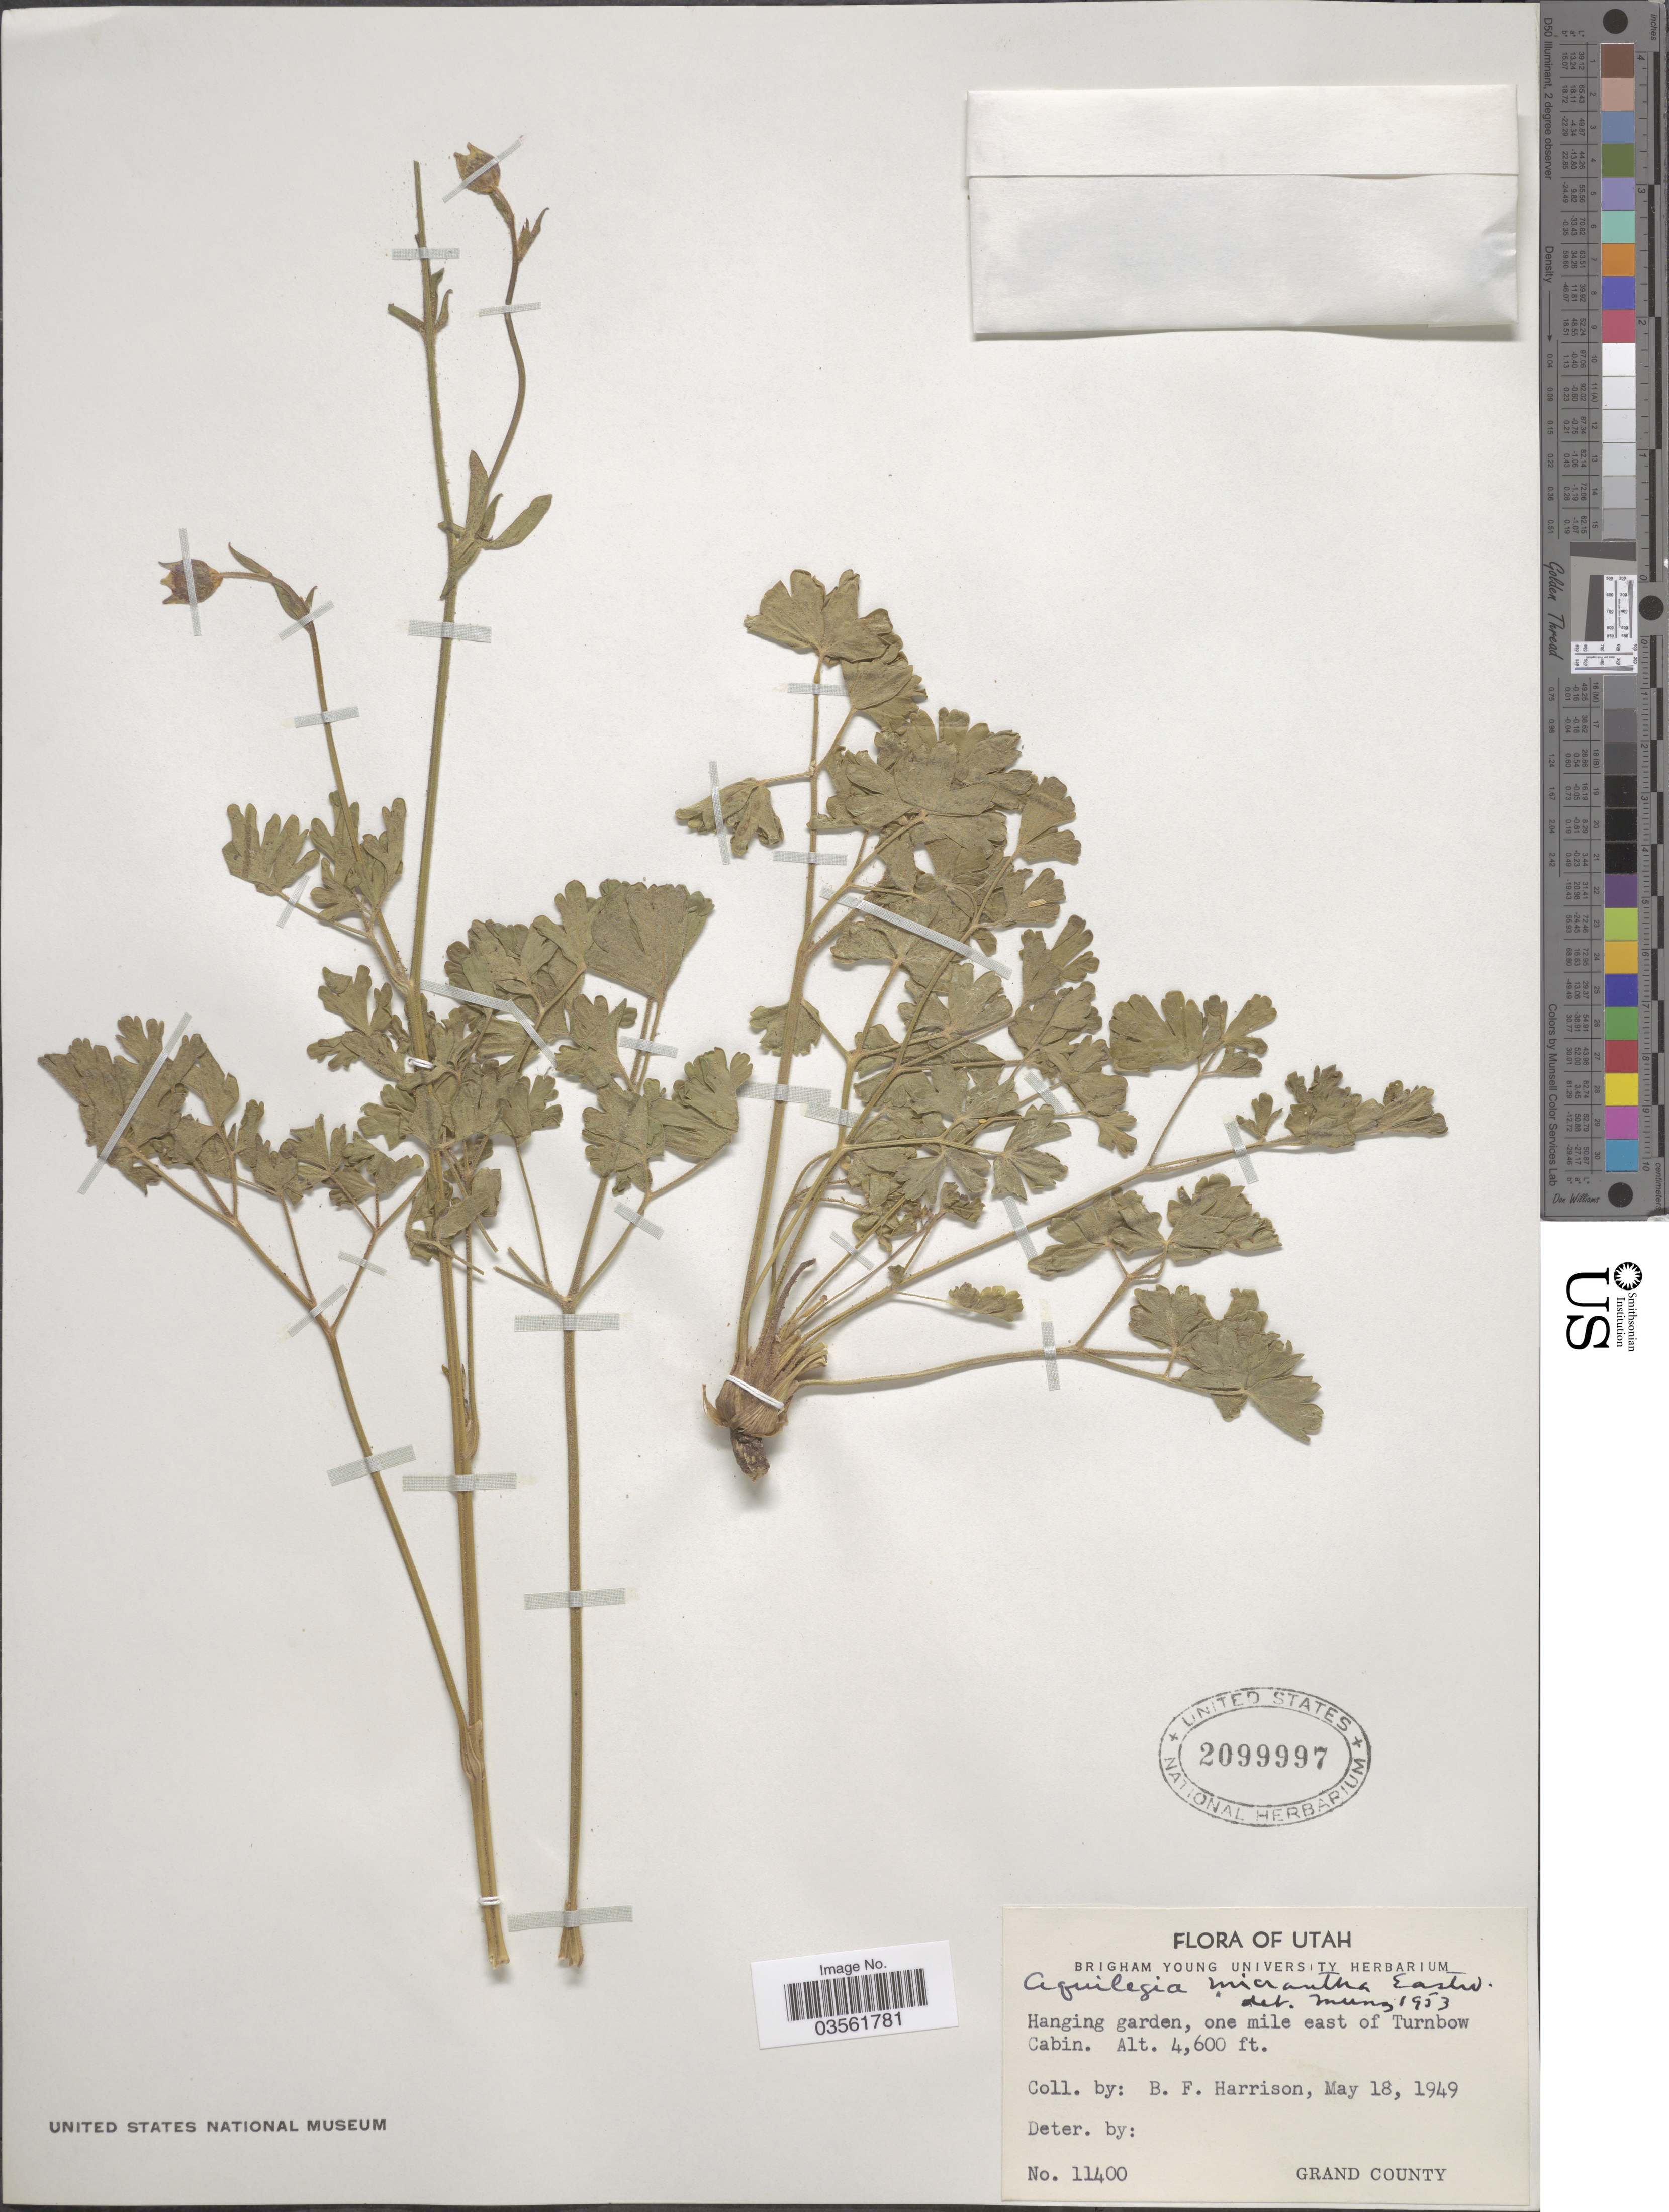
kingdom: Plantae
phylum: Tracheophyta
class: Magnoliopsida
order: Ranunculales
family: Ranunculaceae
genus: Aquilegia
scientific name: Aquilegia micrantha var. mancosana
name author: Eastw.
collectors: B. F. Harrison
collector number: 11400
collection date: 1949-05-18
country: United States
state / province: Utah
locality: Hanging garden, one mile east of Turnbow Cabin.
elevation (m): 1402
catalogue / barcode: US 2099997